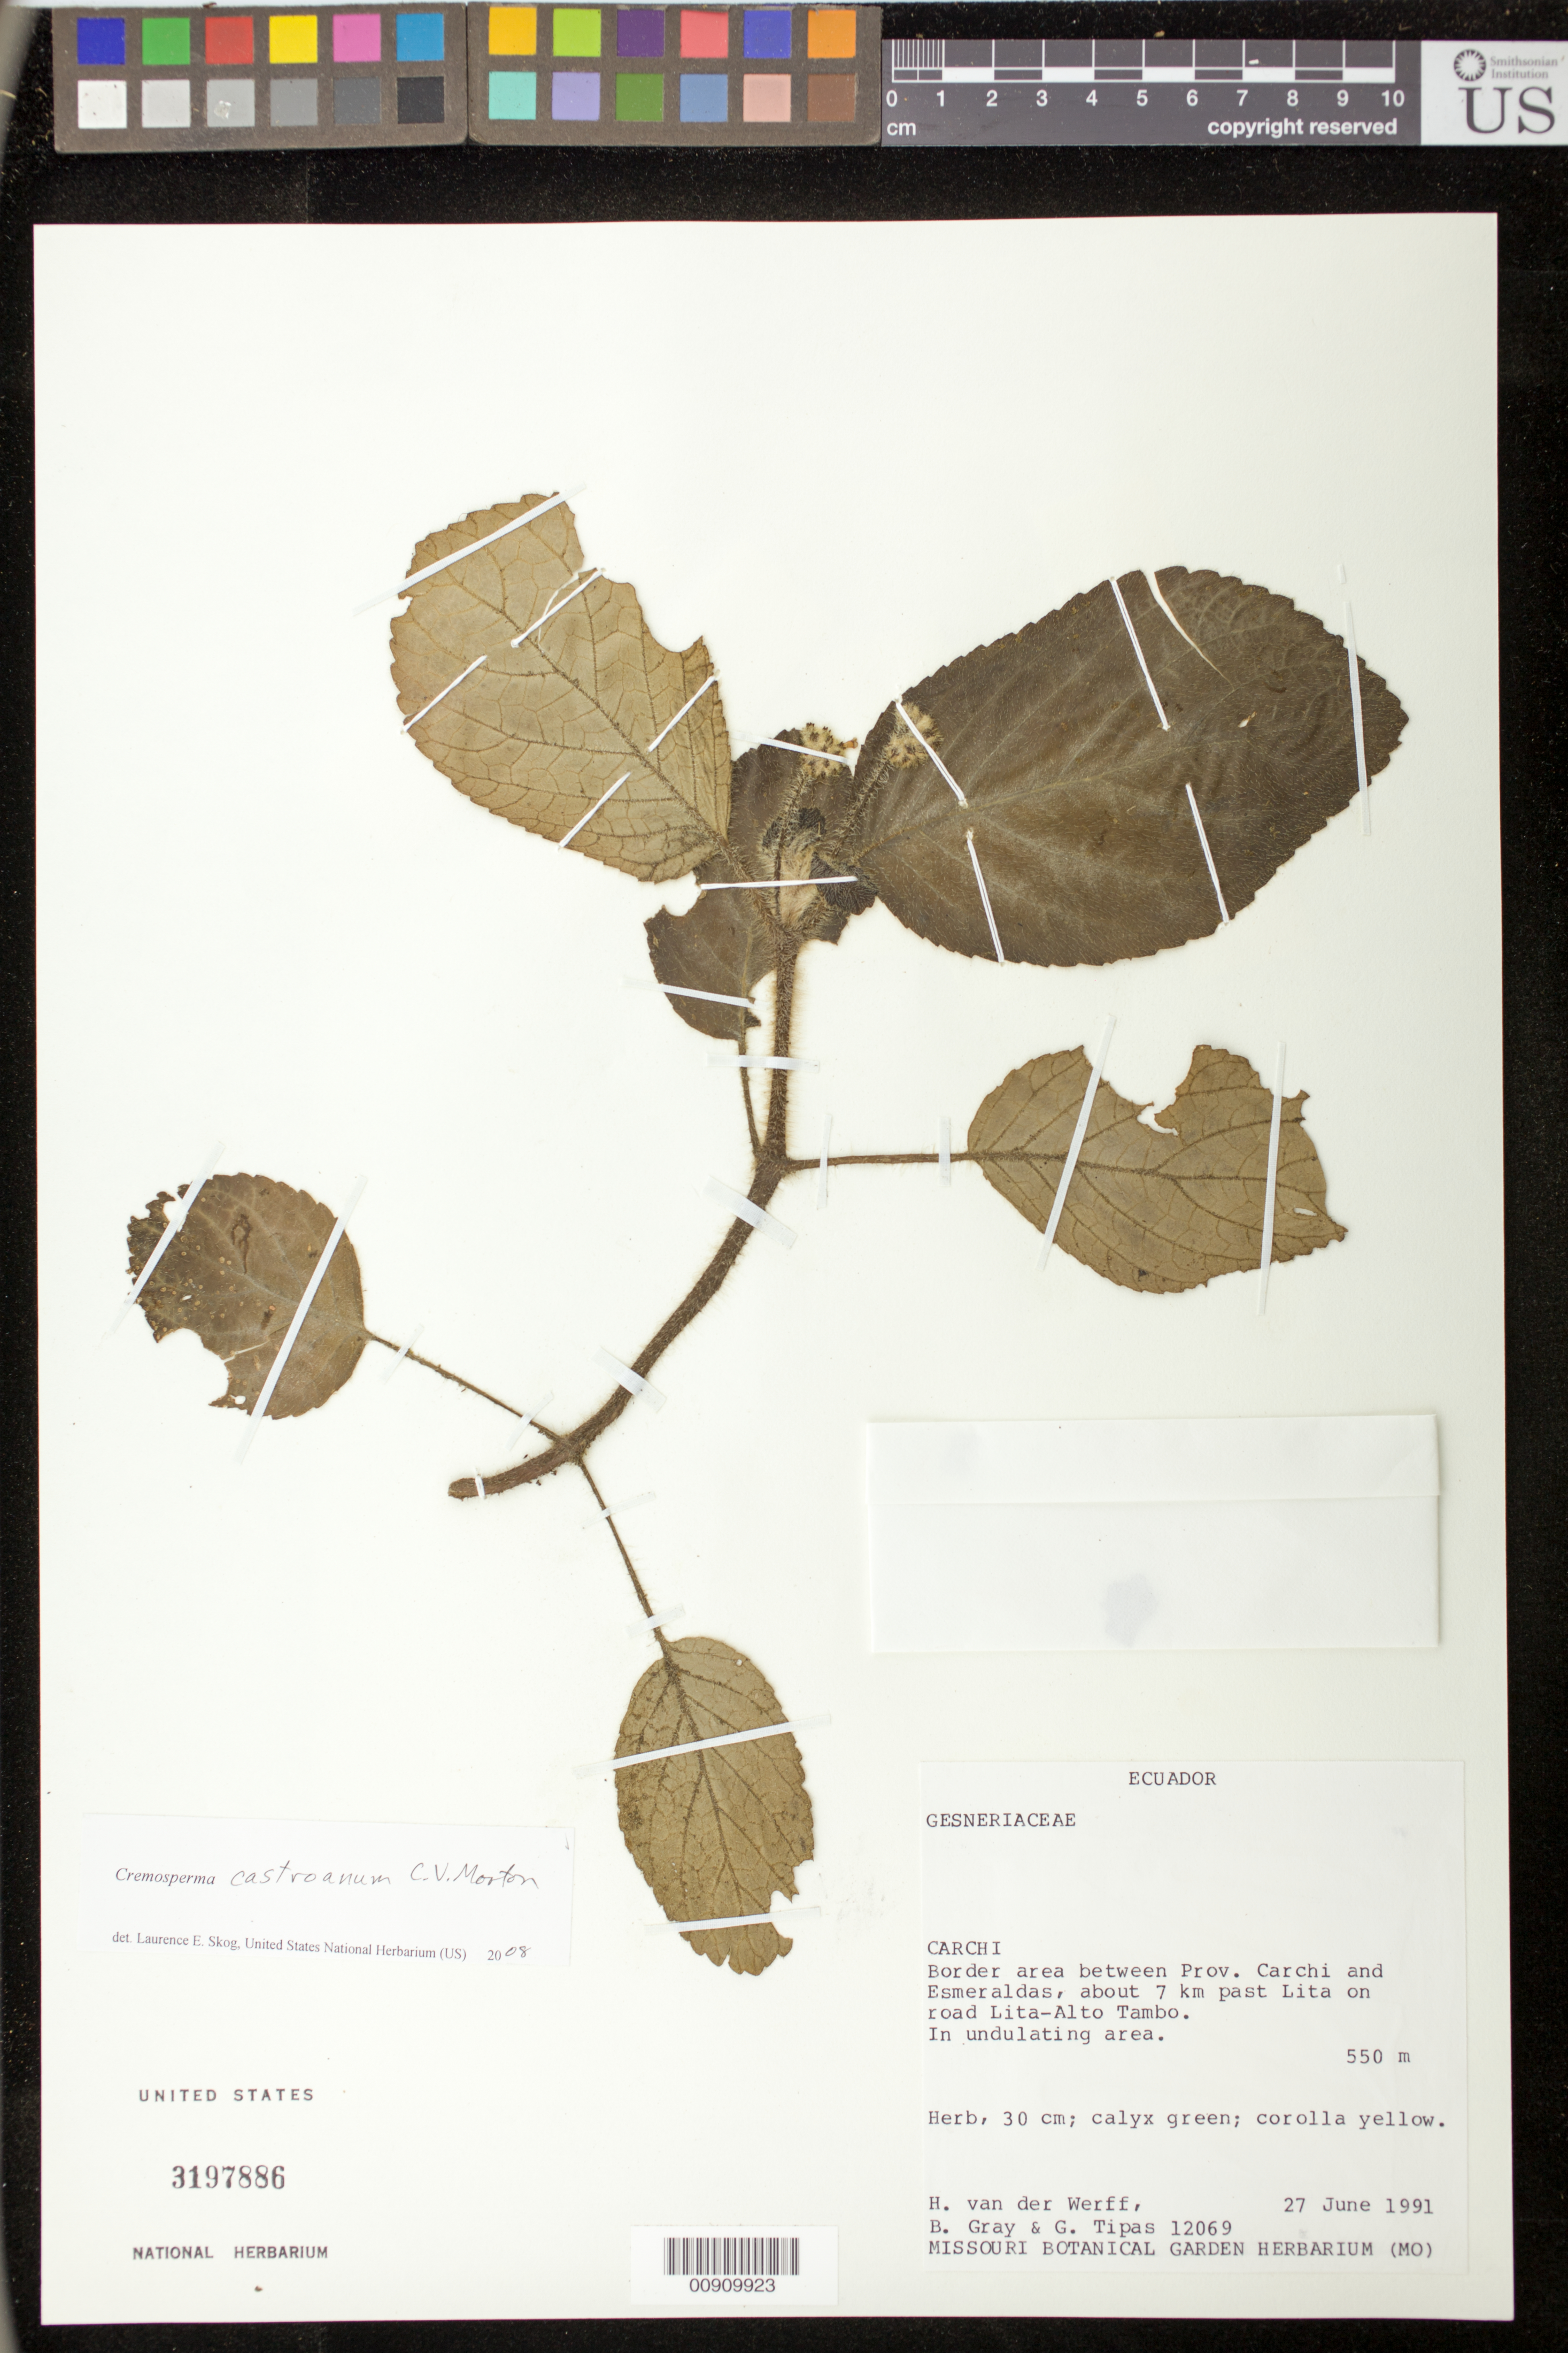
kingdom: Plantae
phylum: Tracheophyta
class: Magnoliopsida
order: Lamiales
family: Gesneriaceae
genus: Cremosperma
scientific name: Cremosperma castroanum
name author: C.V. Morton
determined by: Skog, Laurence E.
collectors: H. van der Werff, B. Gray & G. Tipas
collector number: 12069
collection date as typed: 27 Jun 1991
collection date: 1991-06-27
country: Ecuador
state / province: Carchi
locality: Border area between Prov. Carchi and Esmeraldas, about 7 km past Lita on road Lita - Alto Tambo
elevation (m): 550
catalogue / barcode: US 3197886